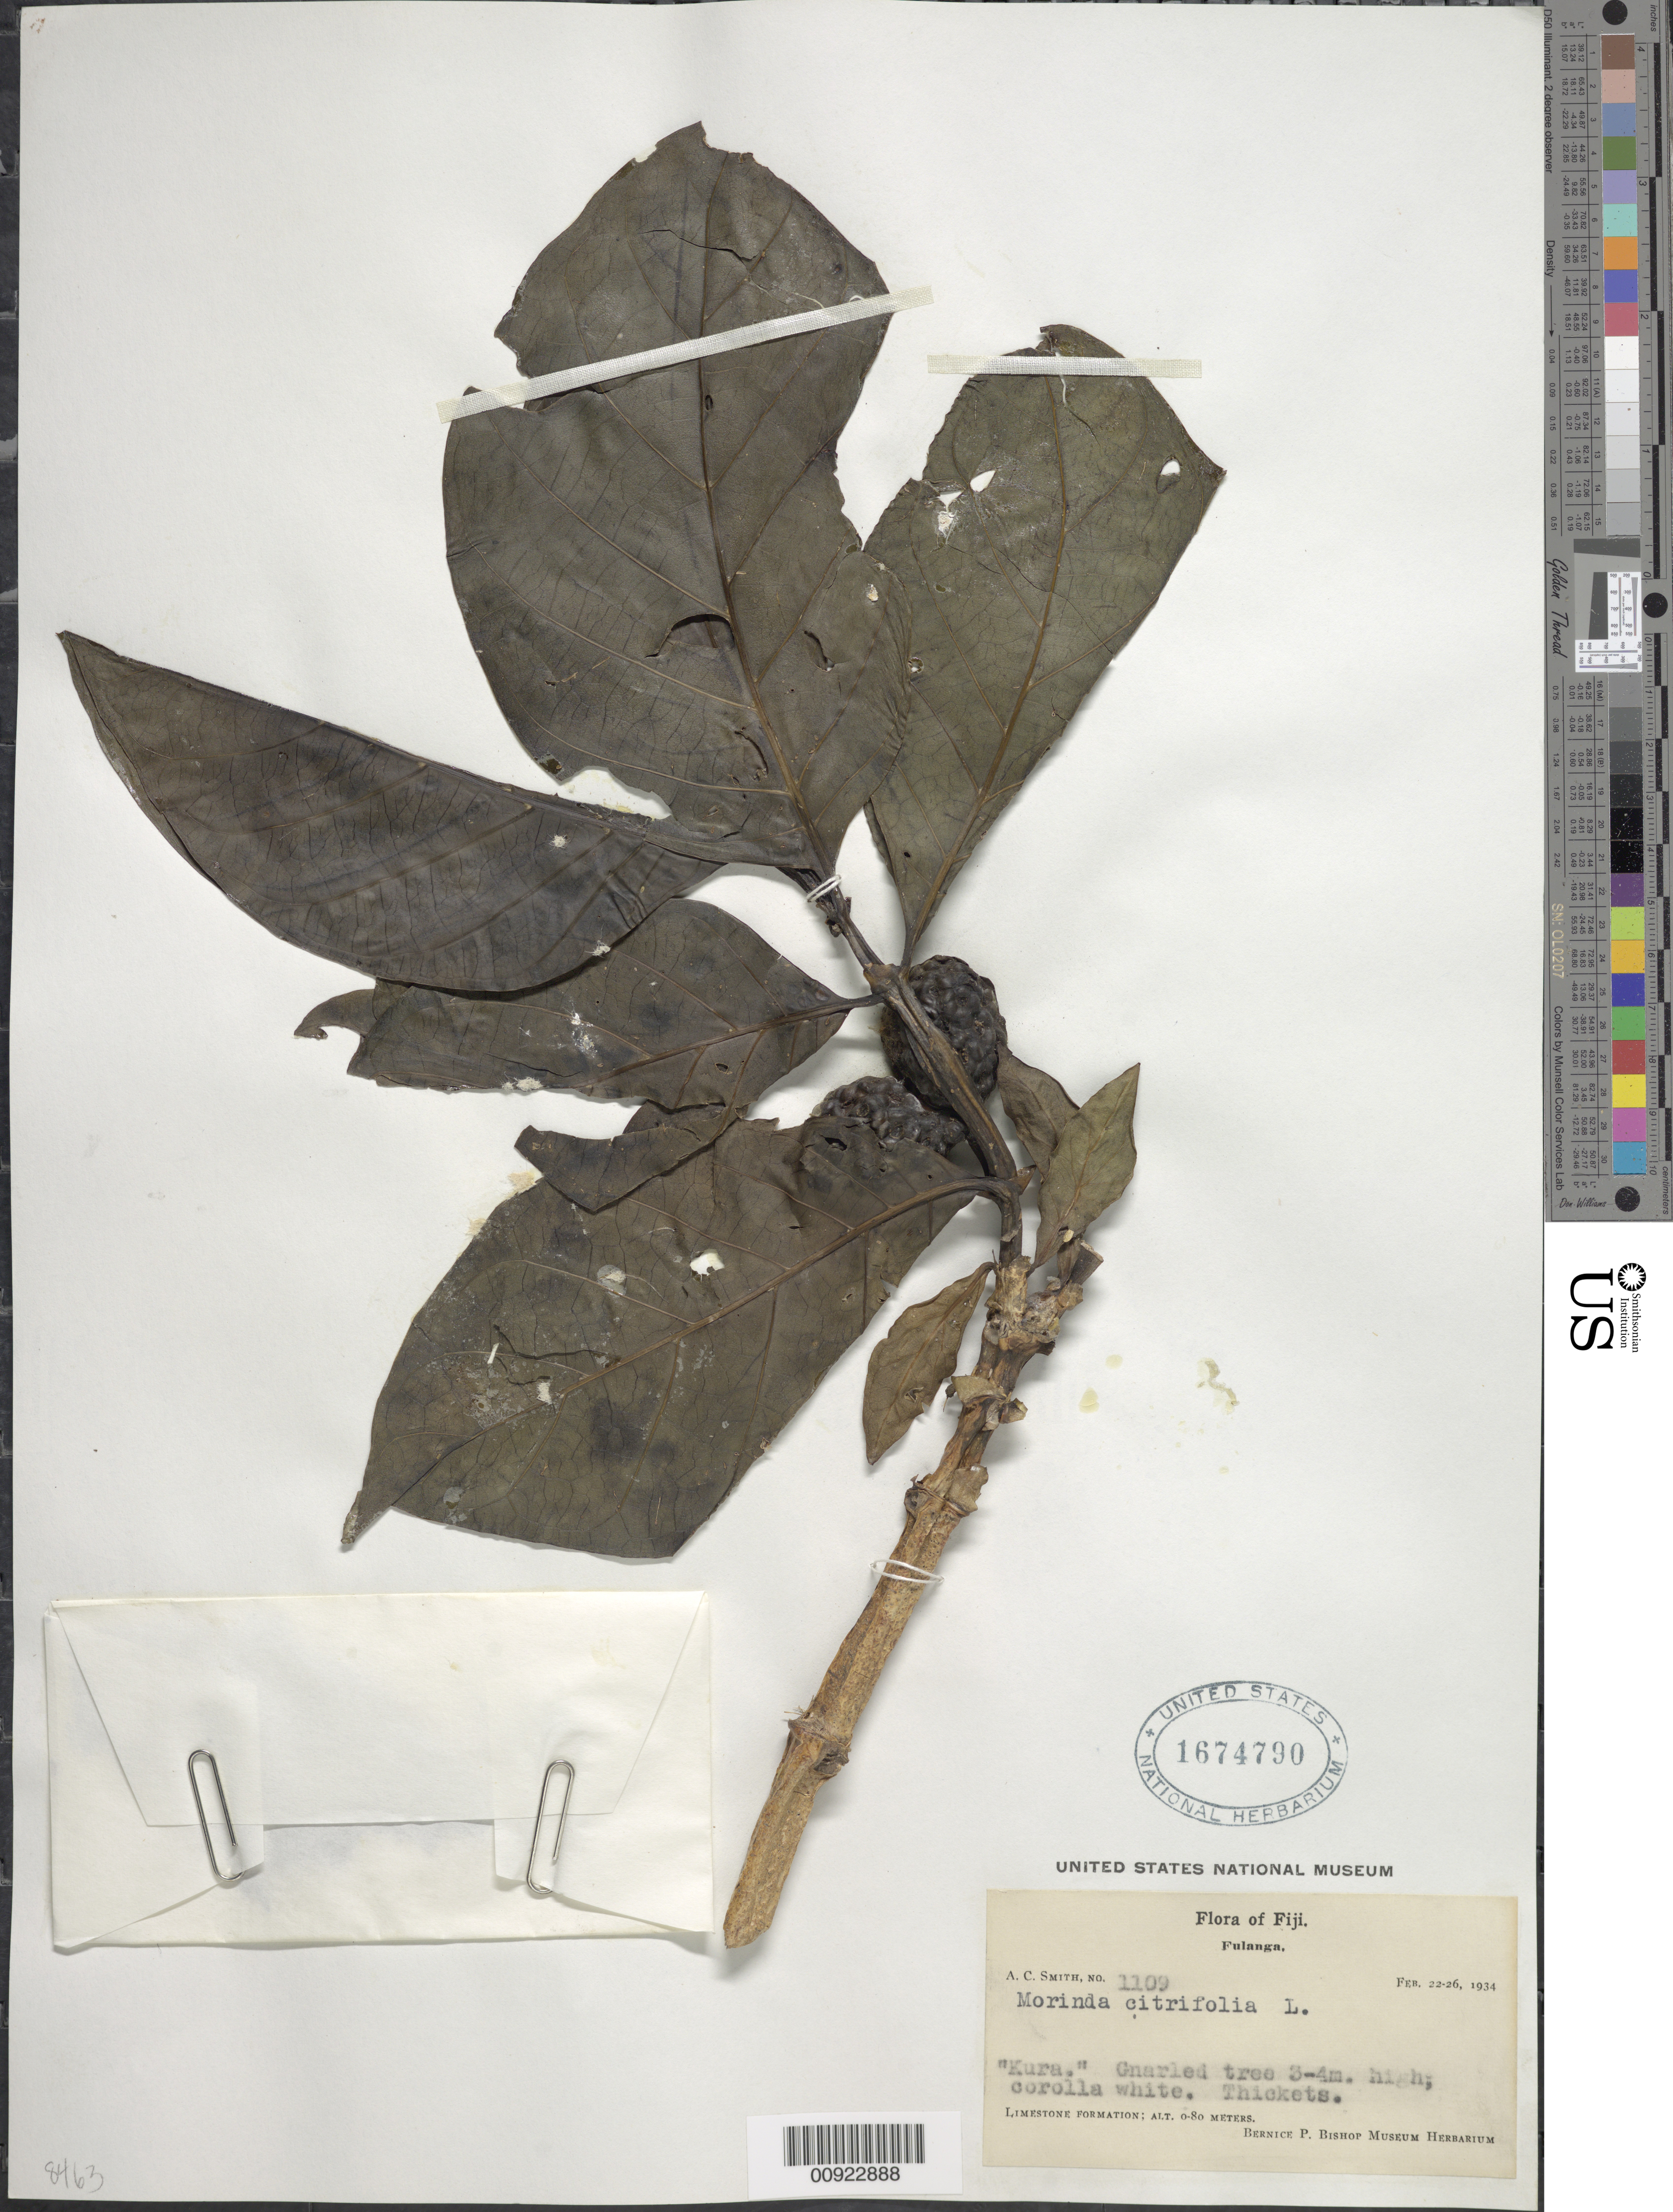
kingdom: Plantae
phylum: Tracheophyta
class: Magnoliopsida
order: Gentianales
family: Rubiaceae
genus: Morinda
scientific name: Morinda citrifolia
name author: L.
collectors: C. A. Smith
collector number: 1109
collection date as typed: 22 Feb 1934 to 26 Feb 1934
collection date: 1934-02-22/1934-02-26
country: Fiji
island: Fulaga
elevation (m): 0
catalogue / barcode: US 1674790